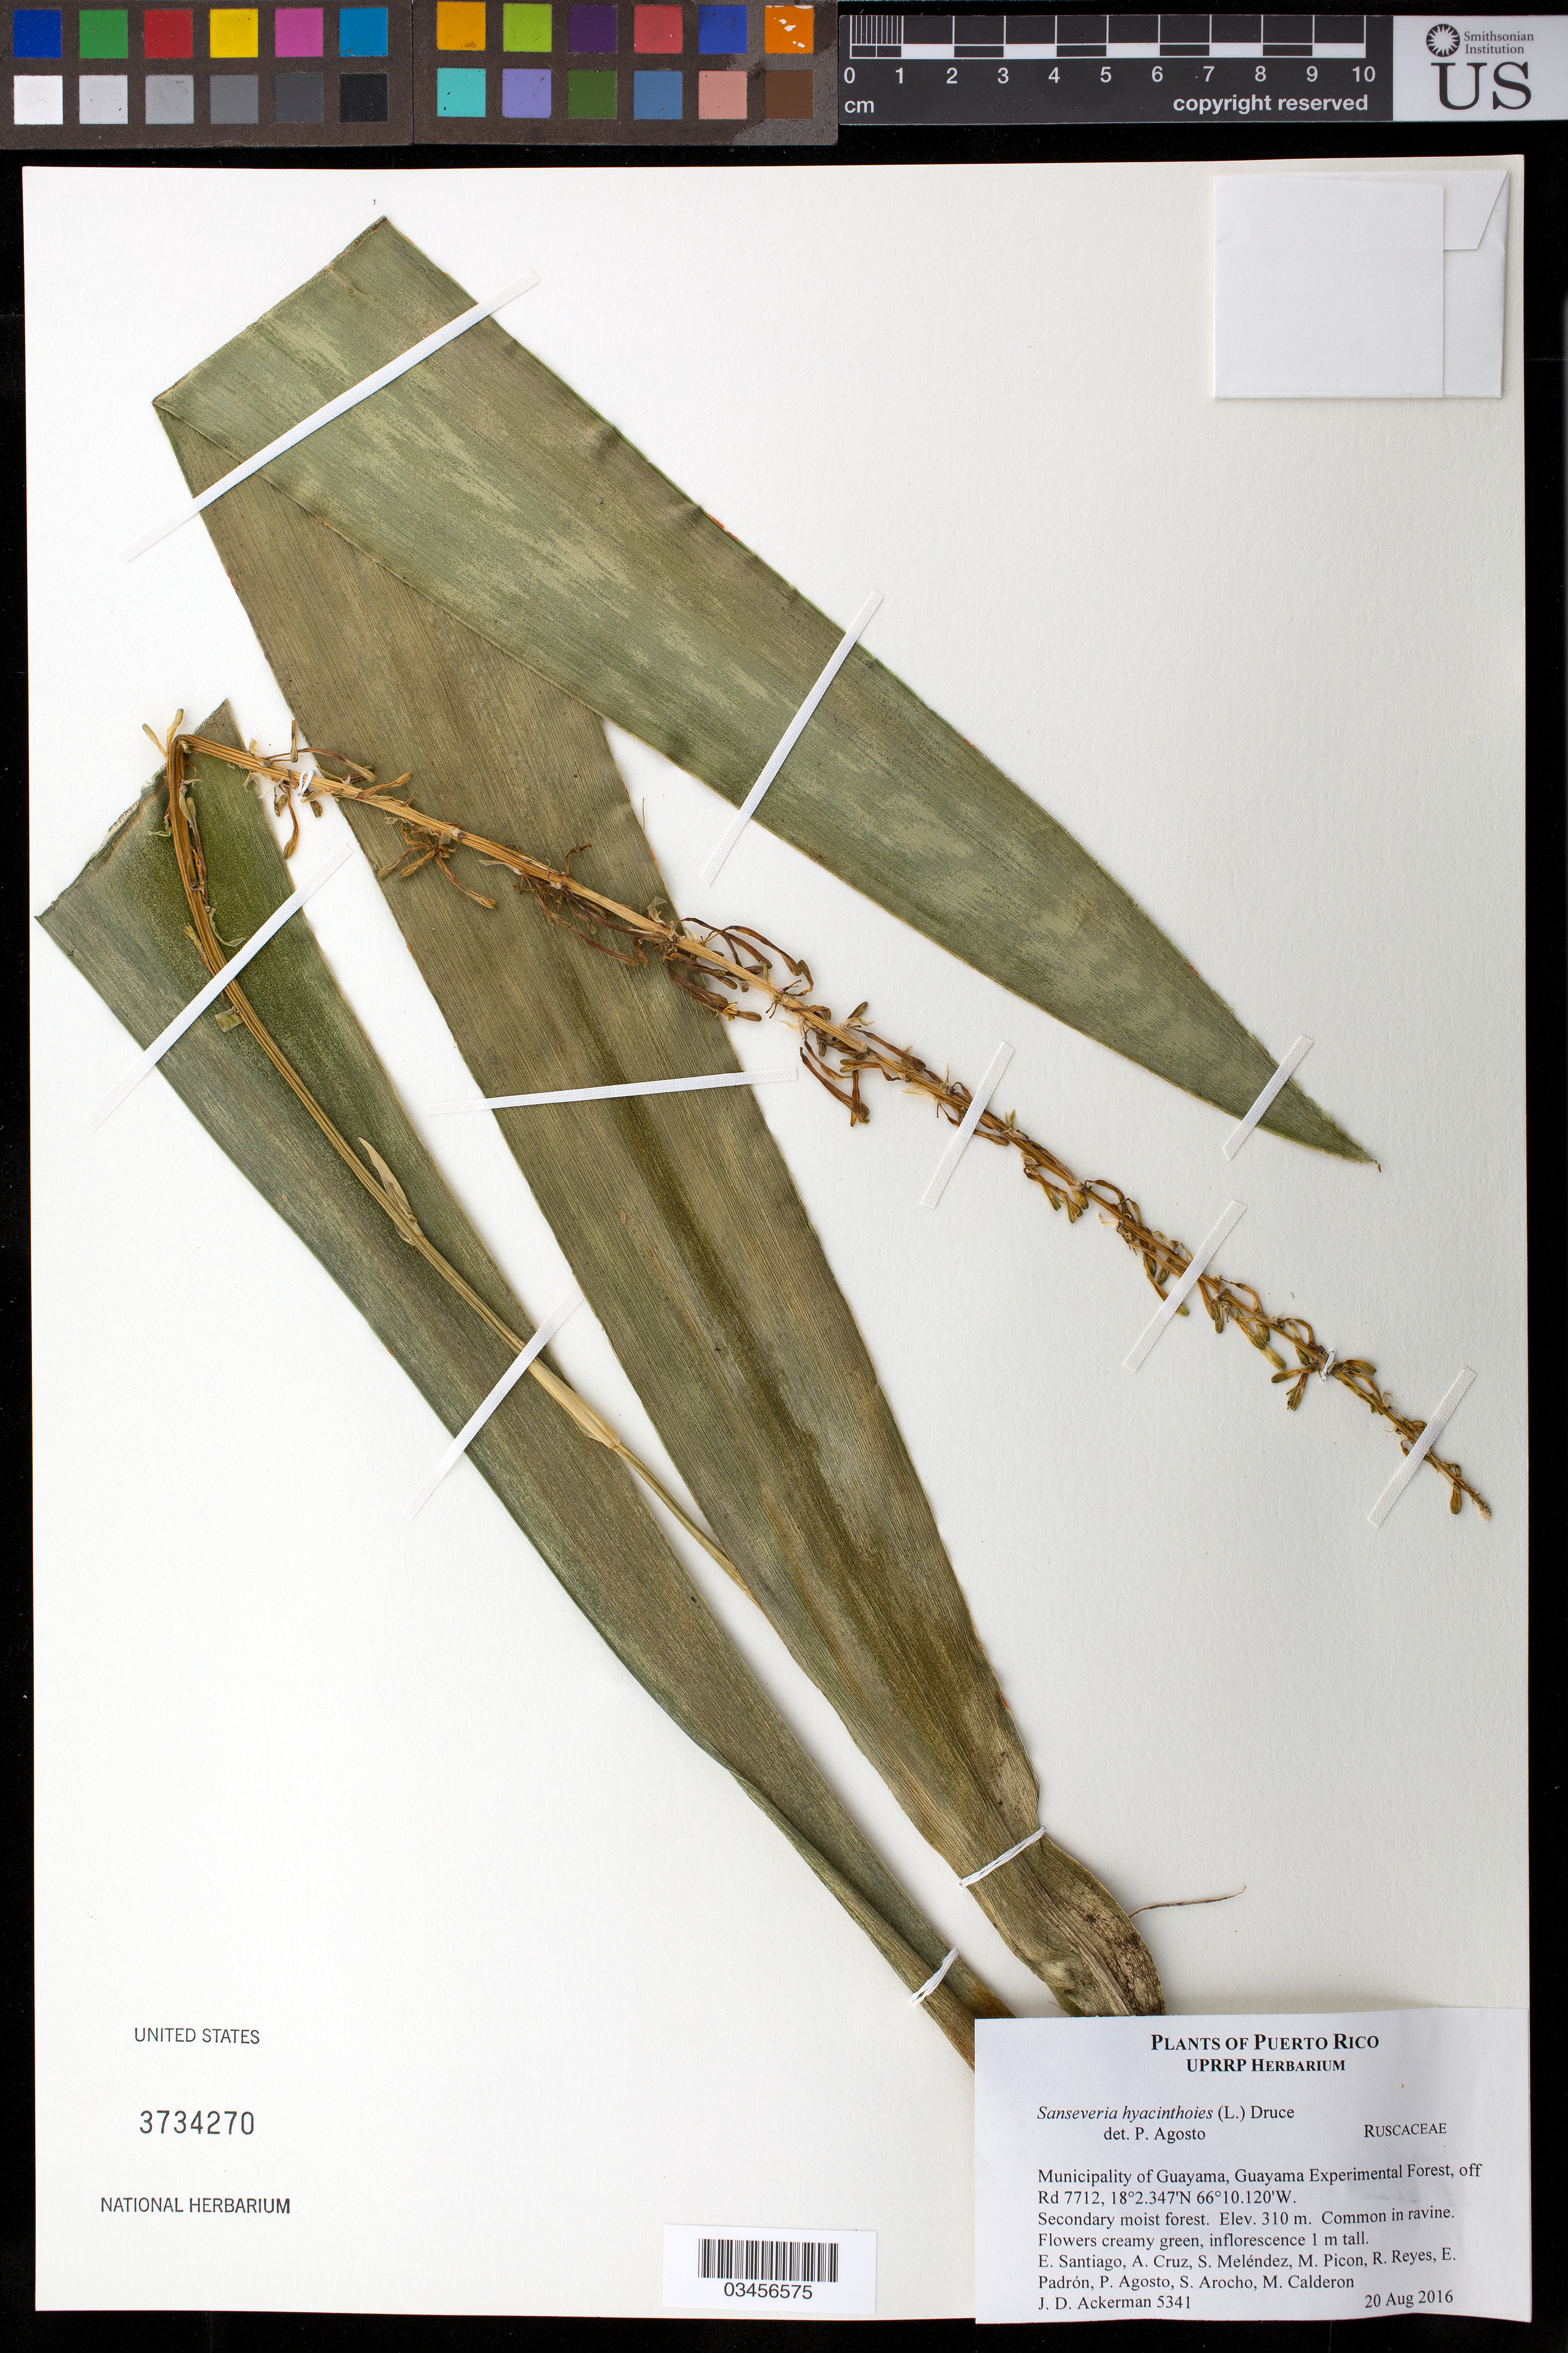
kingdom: Plantae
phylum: Tracheophyta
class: Liliopsida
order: Asparagales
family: Asparagaceae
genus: Dracaena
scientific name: Dracaena hyacinthoides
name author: (L.) Mabb.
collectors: J. D. Ackerman, E. Santiago, A. Cruz, S. Meléndez, M. Picon, R. Reyes, E. Padrón, P. Agosto, S. Arocho & M. Calderon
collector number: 5341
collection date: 2016-08-20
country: Puerto Rico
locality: Municipality of Guayama, Guayama Experimental Forest, off Rd 7712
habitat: Secondary moist forest. Common in ravine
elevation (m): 310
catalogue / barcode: US 3734270